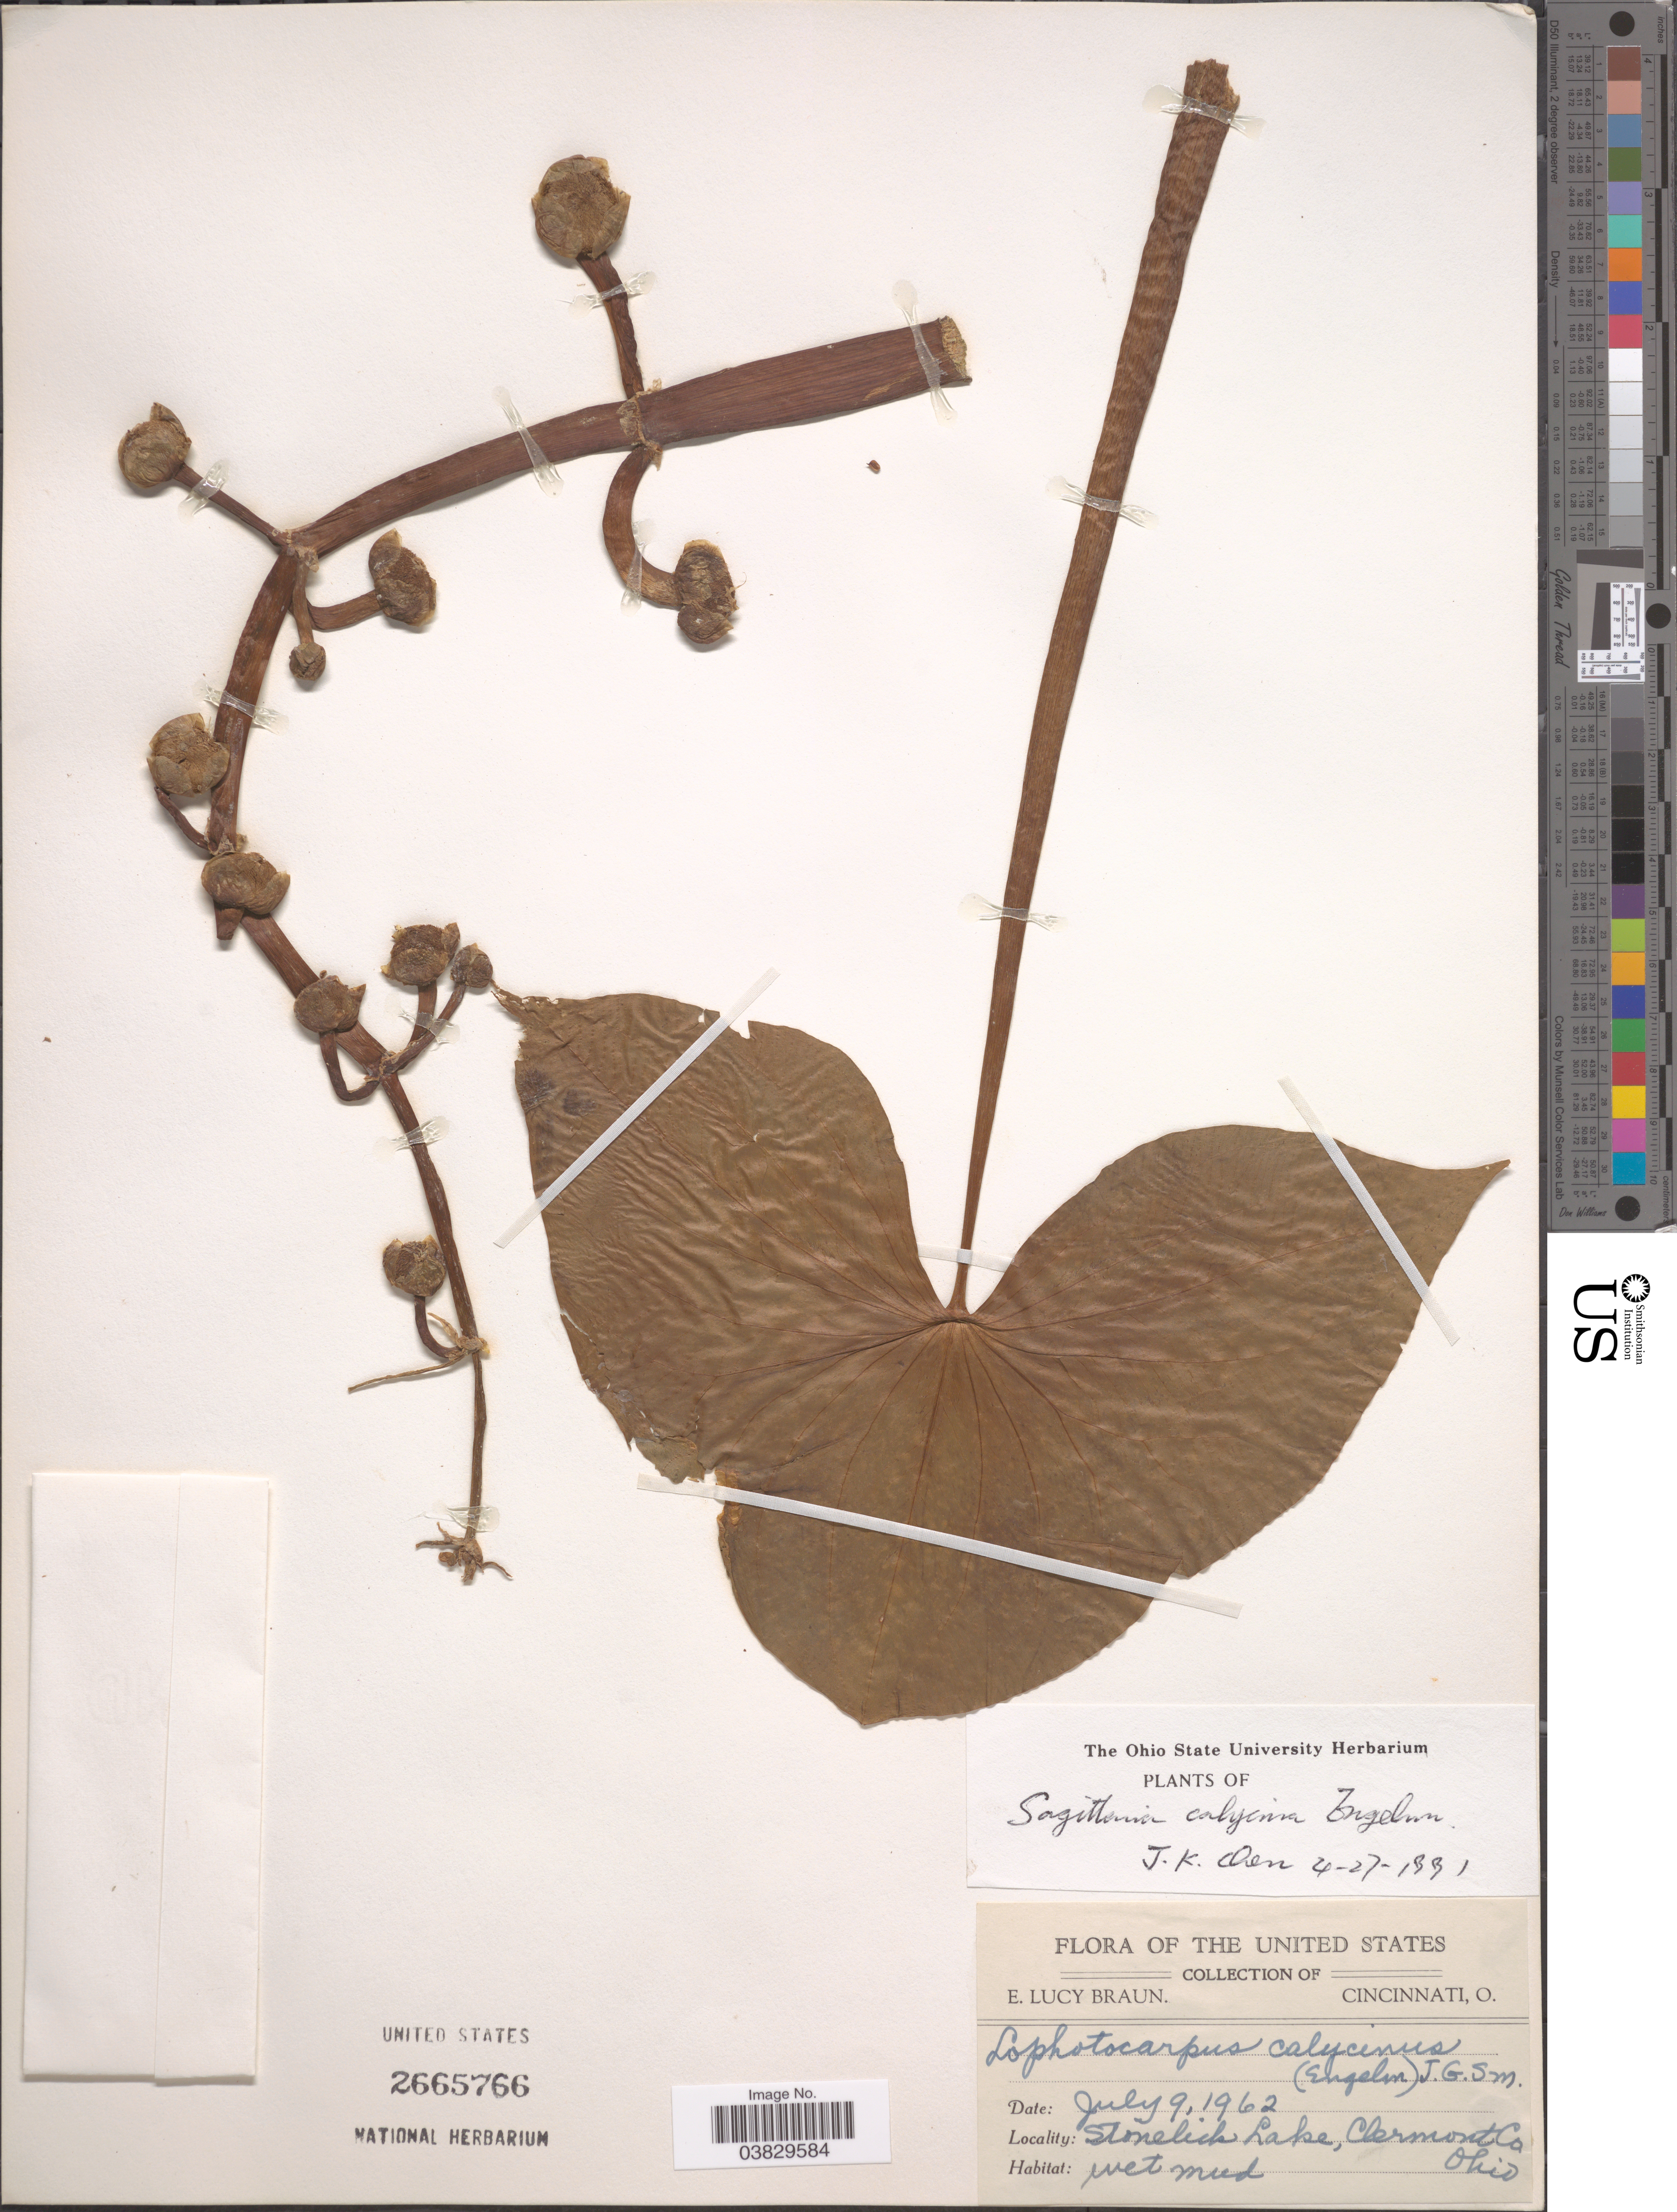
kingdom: Plantae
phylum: Tracheophyta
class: Liliopsida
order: Alismatales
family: Alismataceae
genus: Sagittaria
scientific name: Sagittaria calycina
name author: Engelm.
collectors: E. L. Braun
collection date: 1962-07-09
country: United States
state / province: Ohio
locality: Stonelick Lake, Clermont Co.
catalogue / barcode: US 2665766